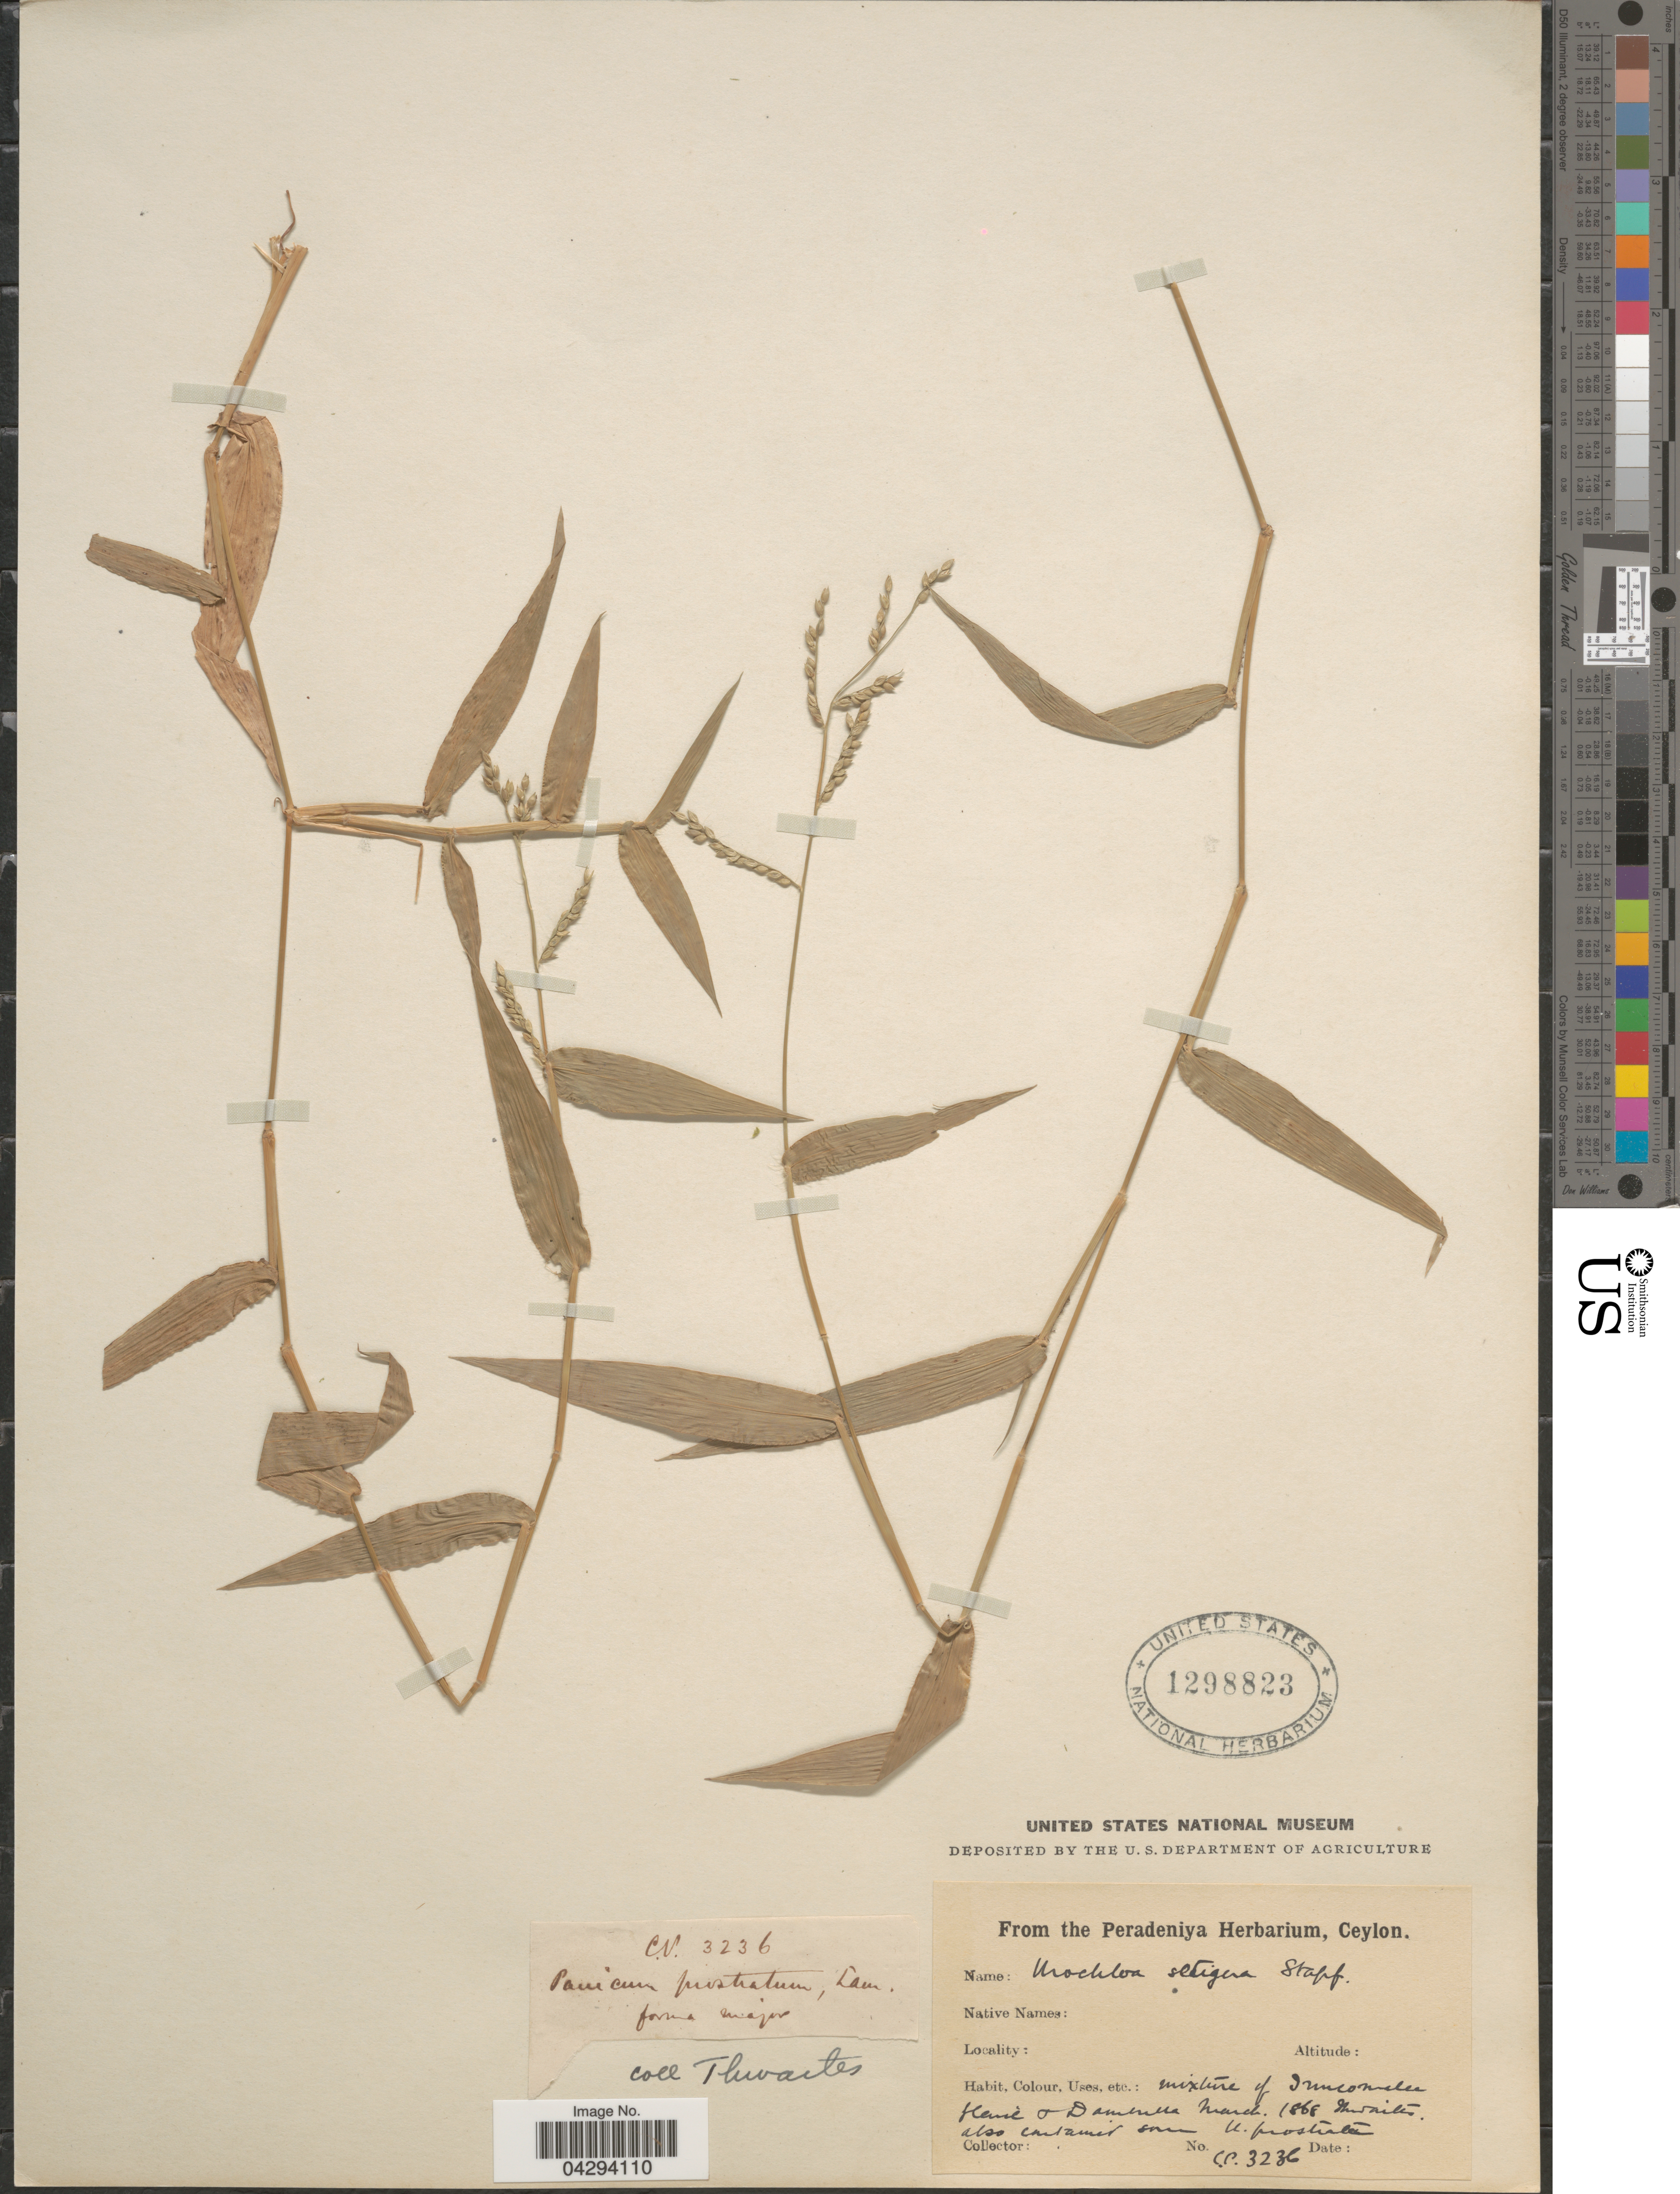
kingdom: Plantae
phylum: Tracheophyta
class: Liliopsida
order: Poales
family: Poaceae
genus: Urochloa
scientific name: Urochloa setigera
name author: (Retz.) Stapf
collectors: Thwaites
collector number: CP3236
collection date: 1868-03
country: Sri Lanka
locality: Ceylon.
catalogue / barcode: US 1298823